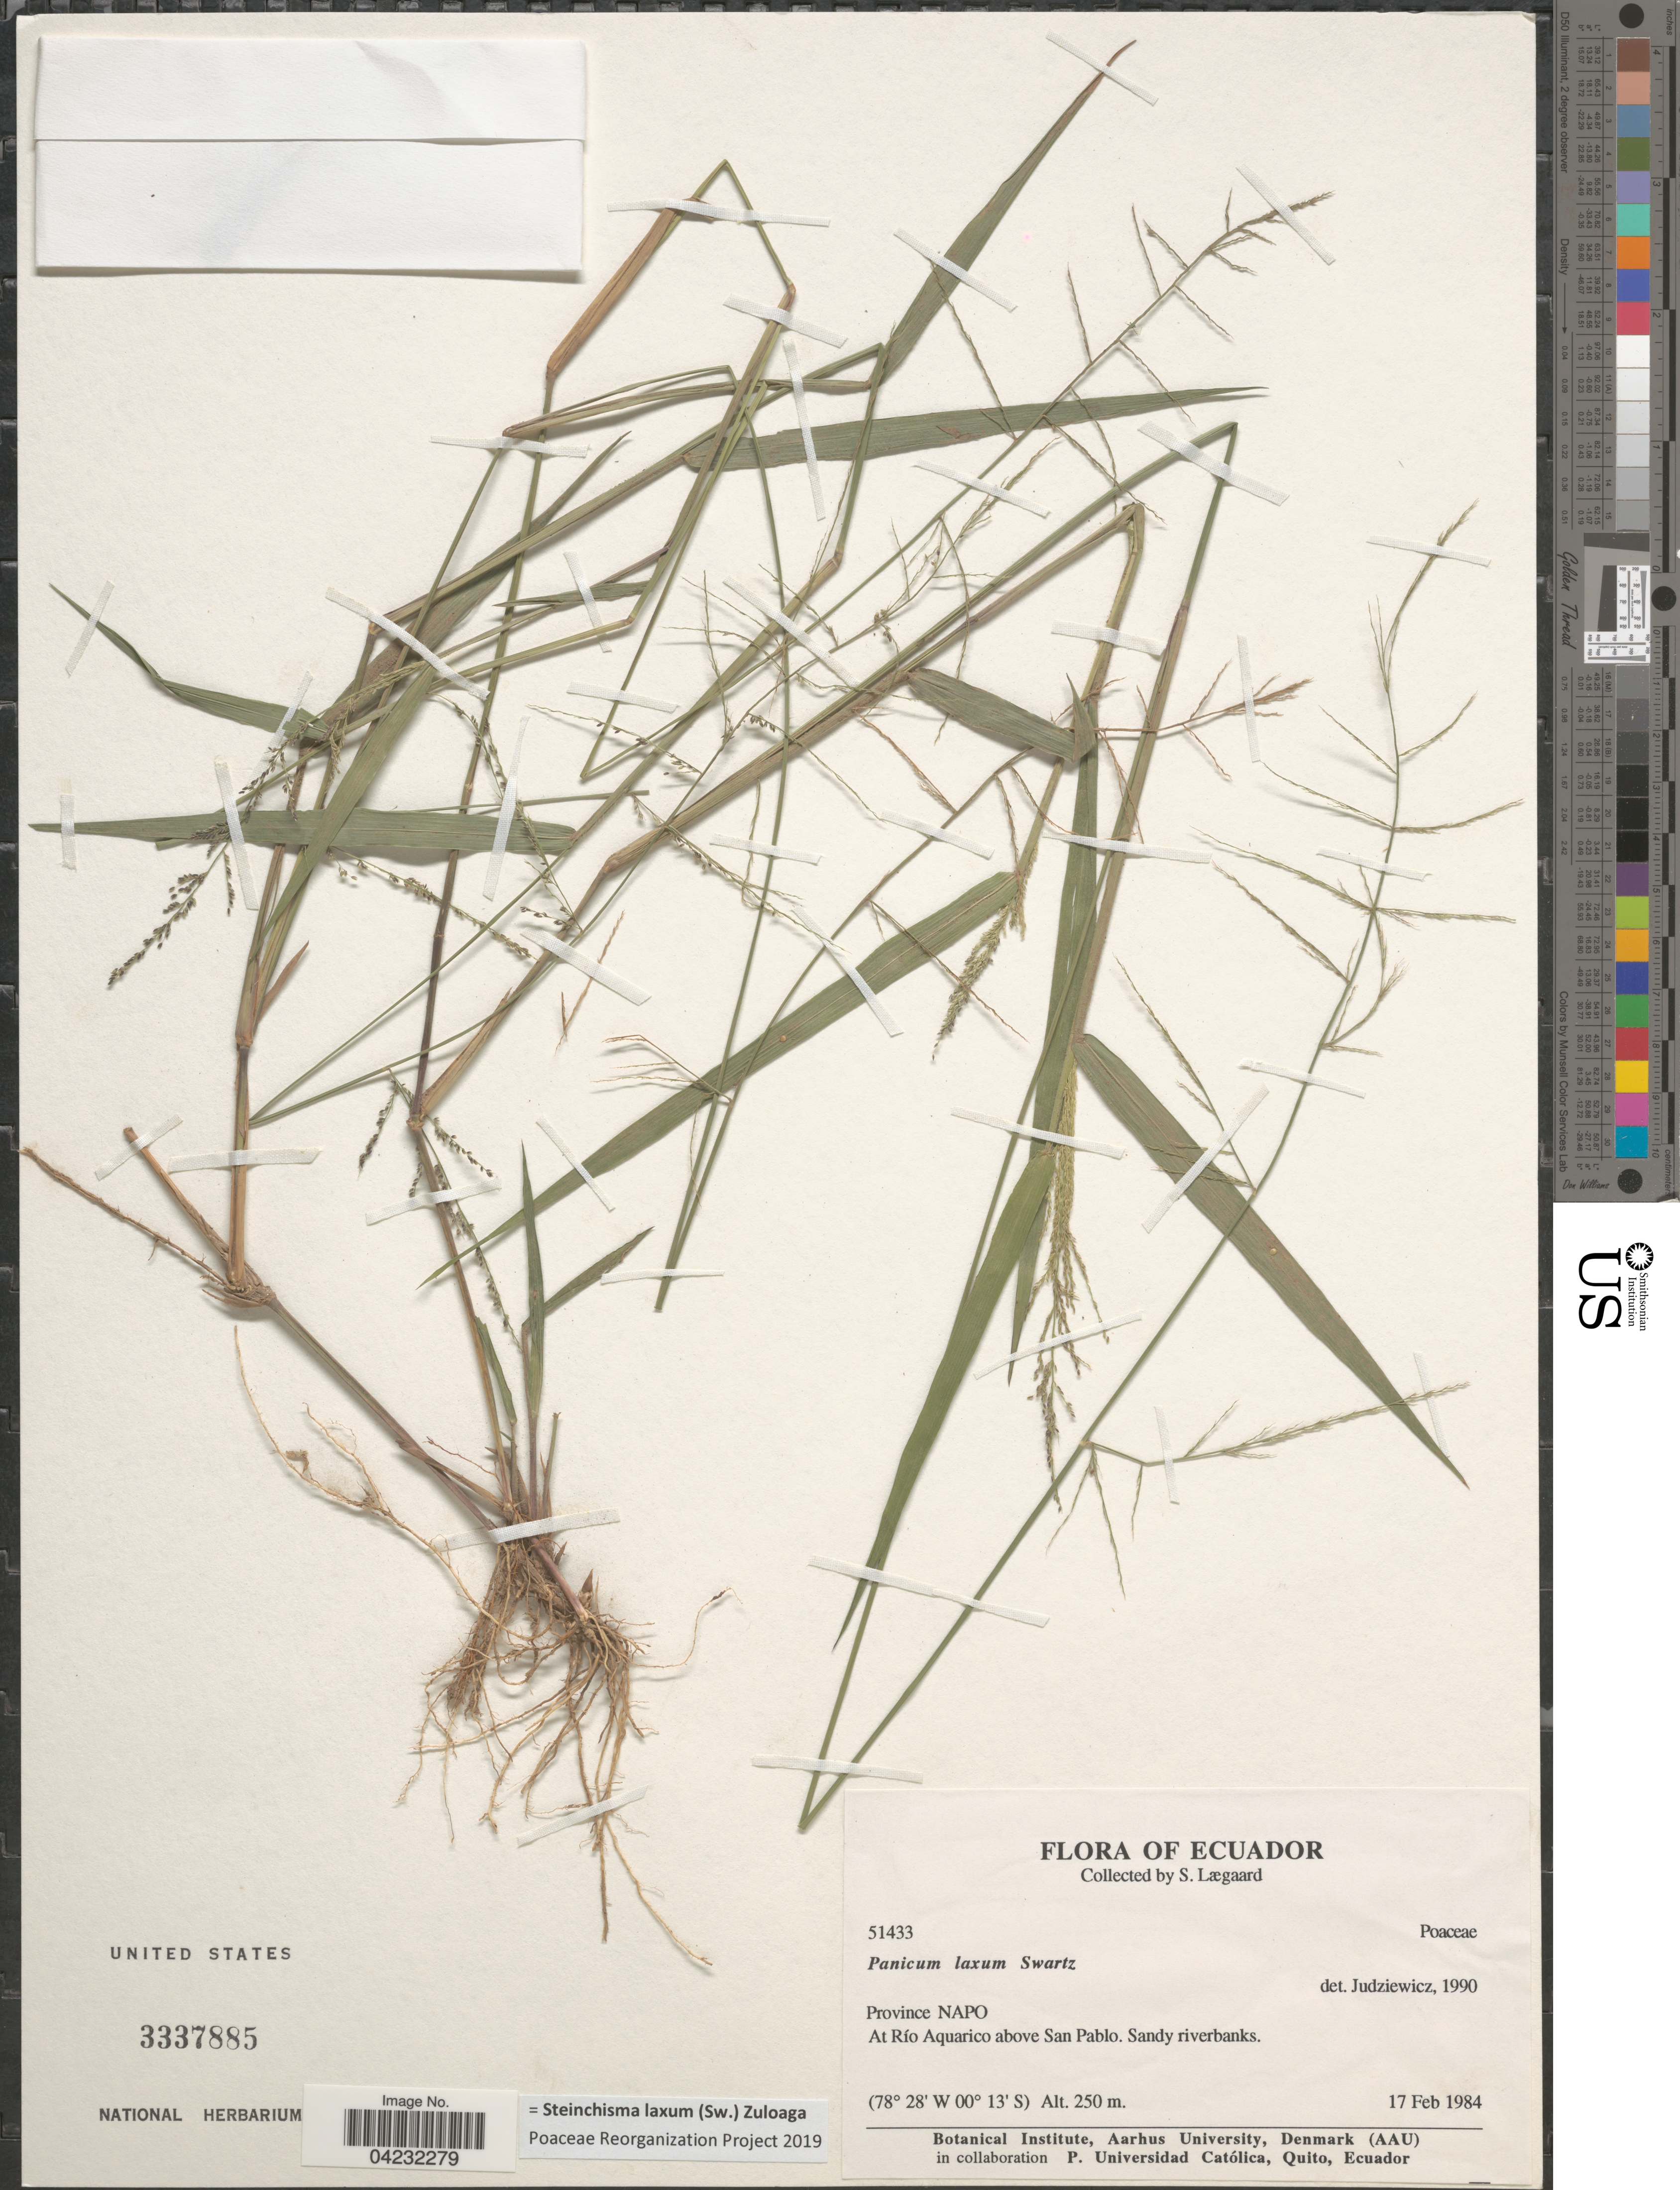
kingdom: Plantae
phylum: Tracheophyta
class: Liliopsida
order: Poales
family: Poaceae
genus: Steinchisma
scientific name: Steinchisma laxum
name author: (Sw.) Zuloaga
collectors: S. Lægaard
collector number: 51433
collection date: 1984-02-17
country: Ecuador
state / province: Napo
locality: At Río Aquarico above San Pablo.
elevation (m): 250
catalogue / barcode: US 3337885